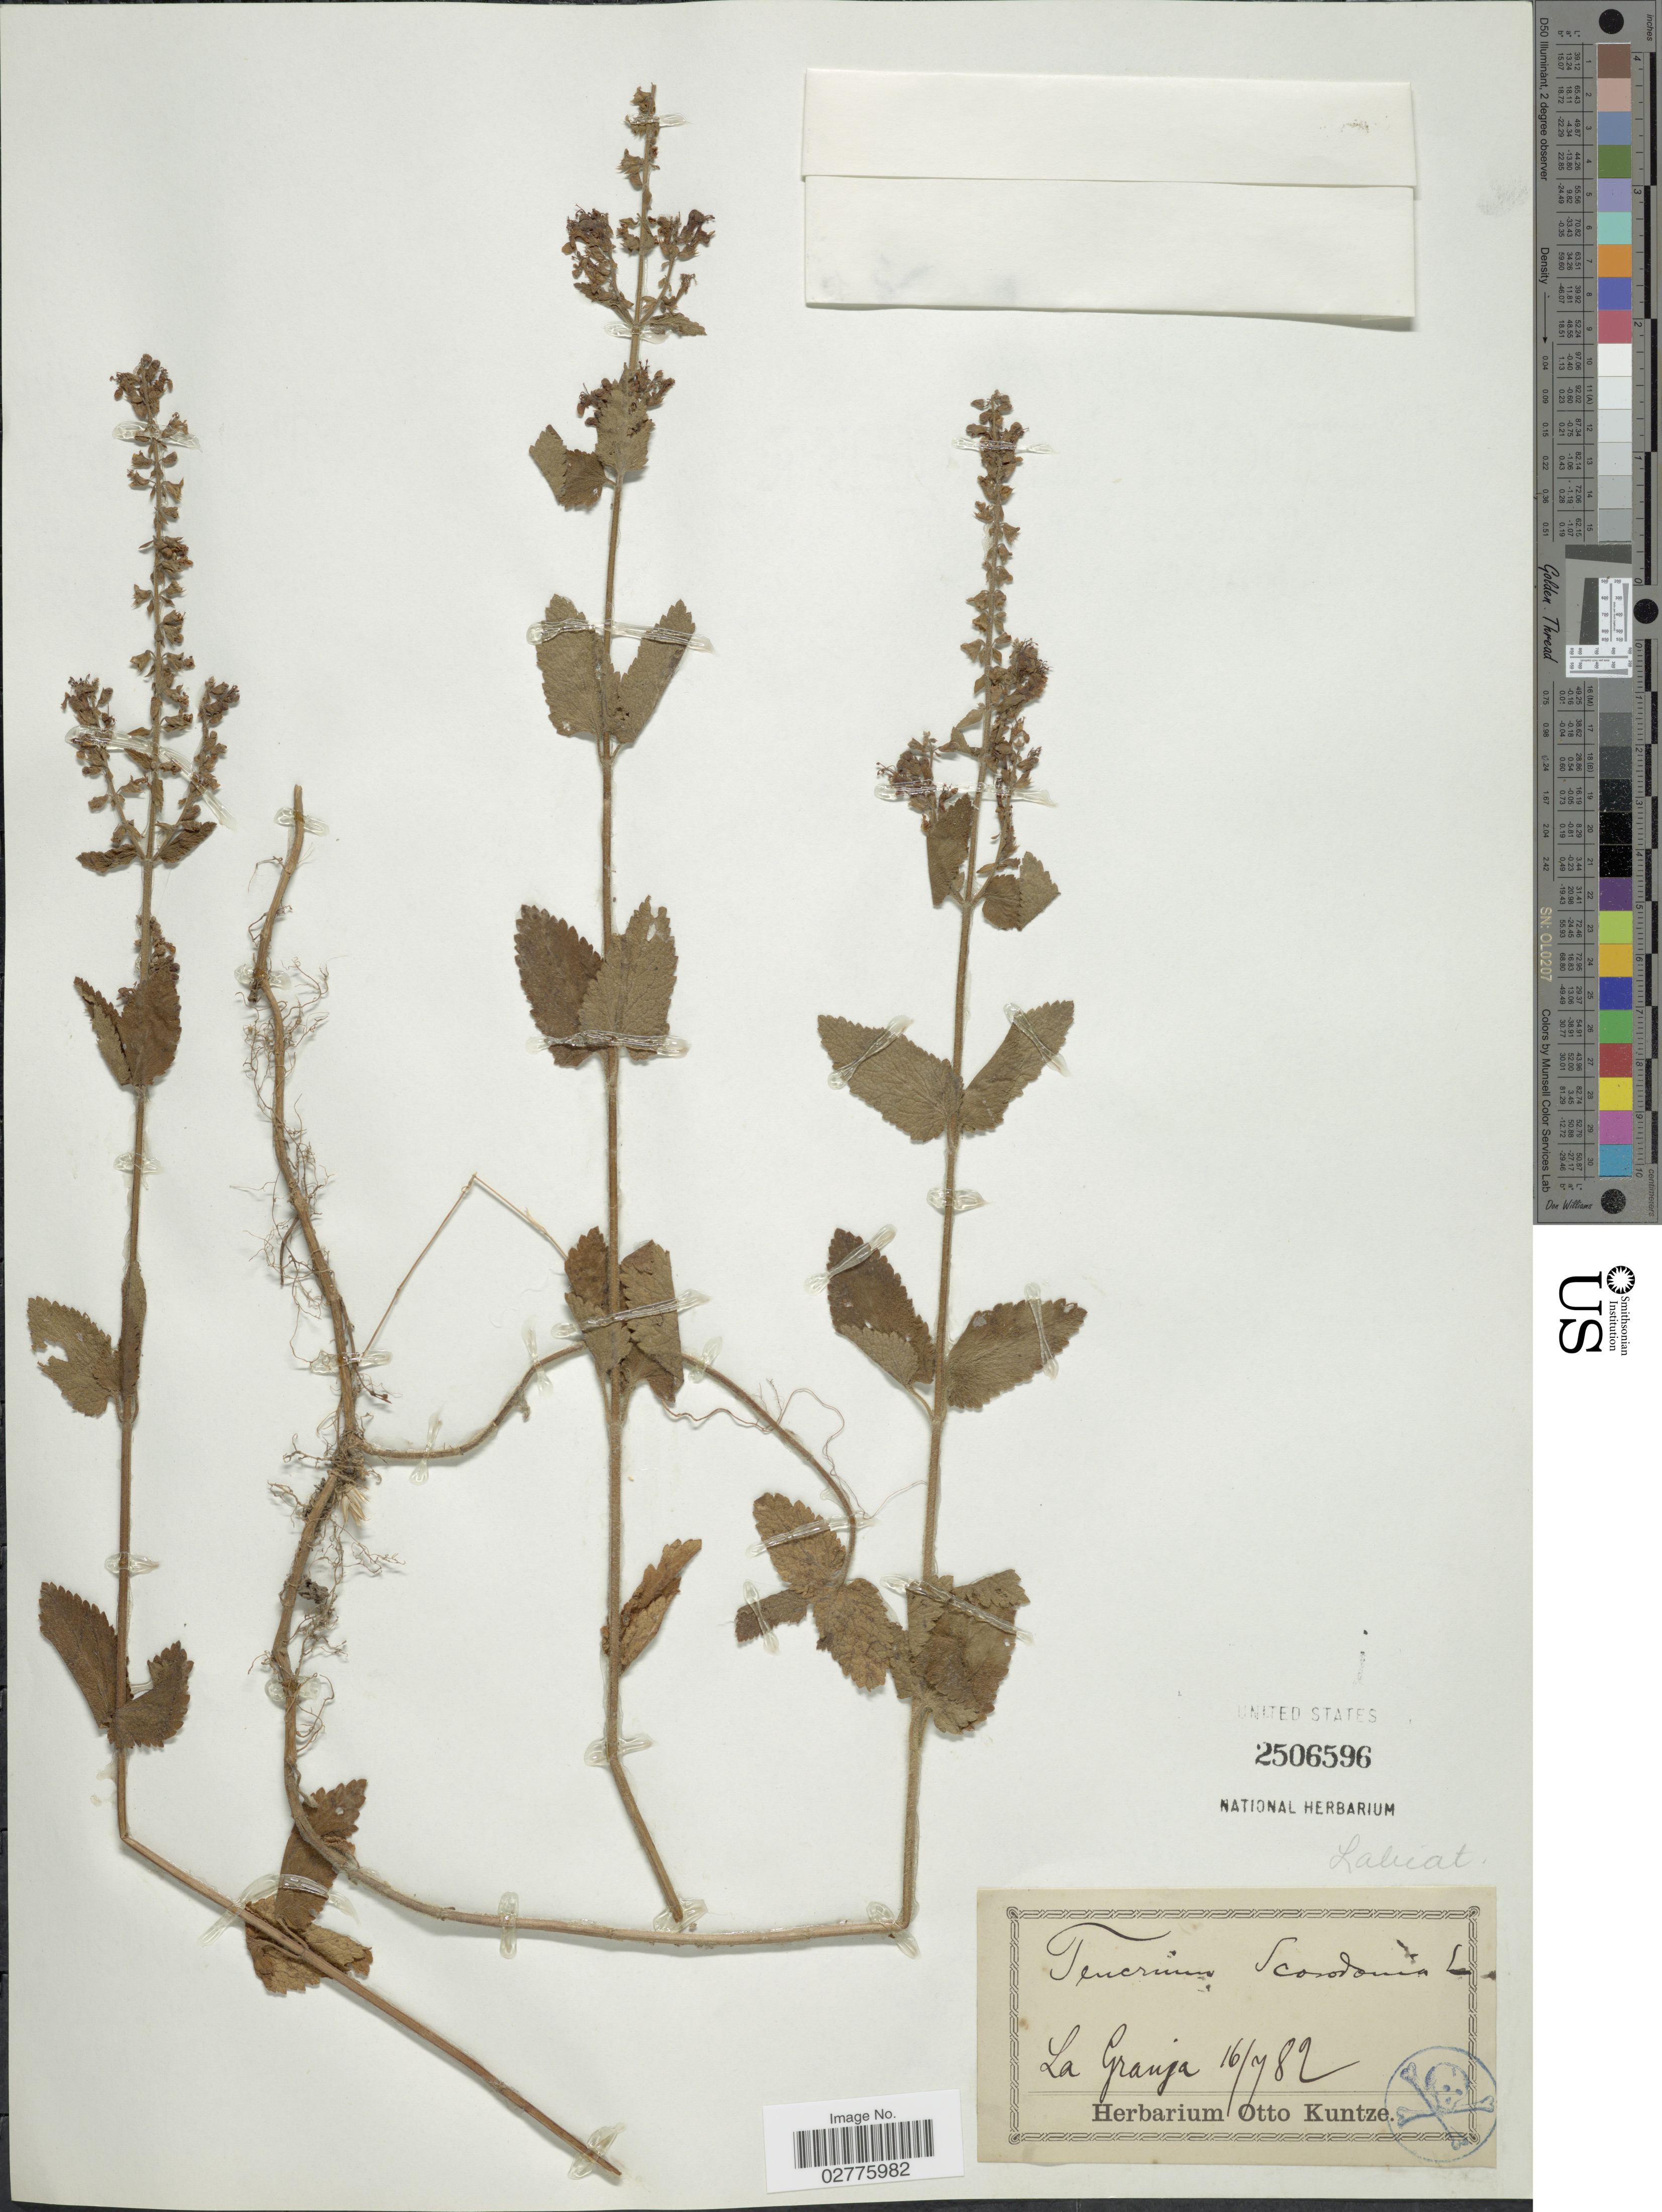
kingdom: Plantae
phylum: Tracheophyta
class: Magnoliopsida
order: Lamiales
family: Lamiaceae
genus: Teucrium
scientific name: Teucrium scorodonia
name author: L.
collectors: ex herb. Otto Kuntze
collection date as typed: Transcribed d/m/y: 16/7/82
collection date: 1882-07-16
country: Spain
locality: La Granja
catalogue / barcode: US 2506596